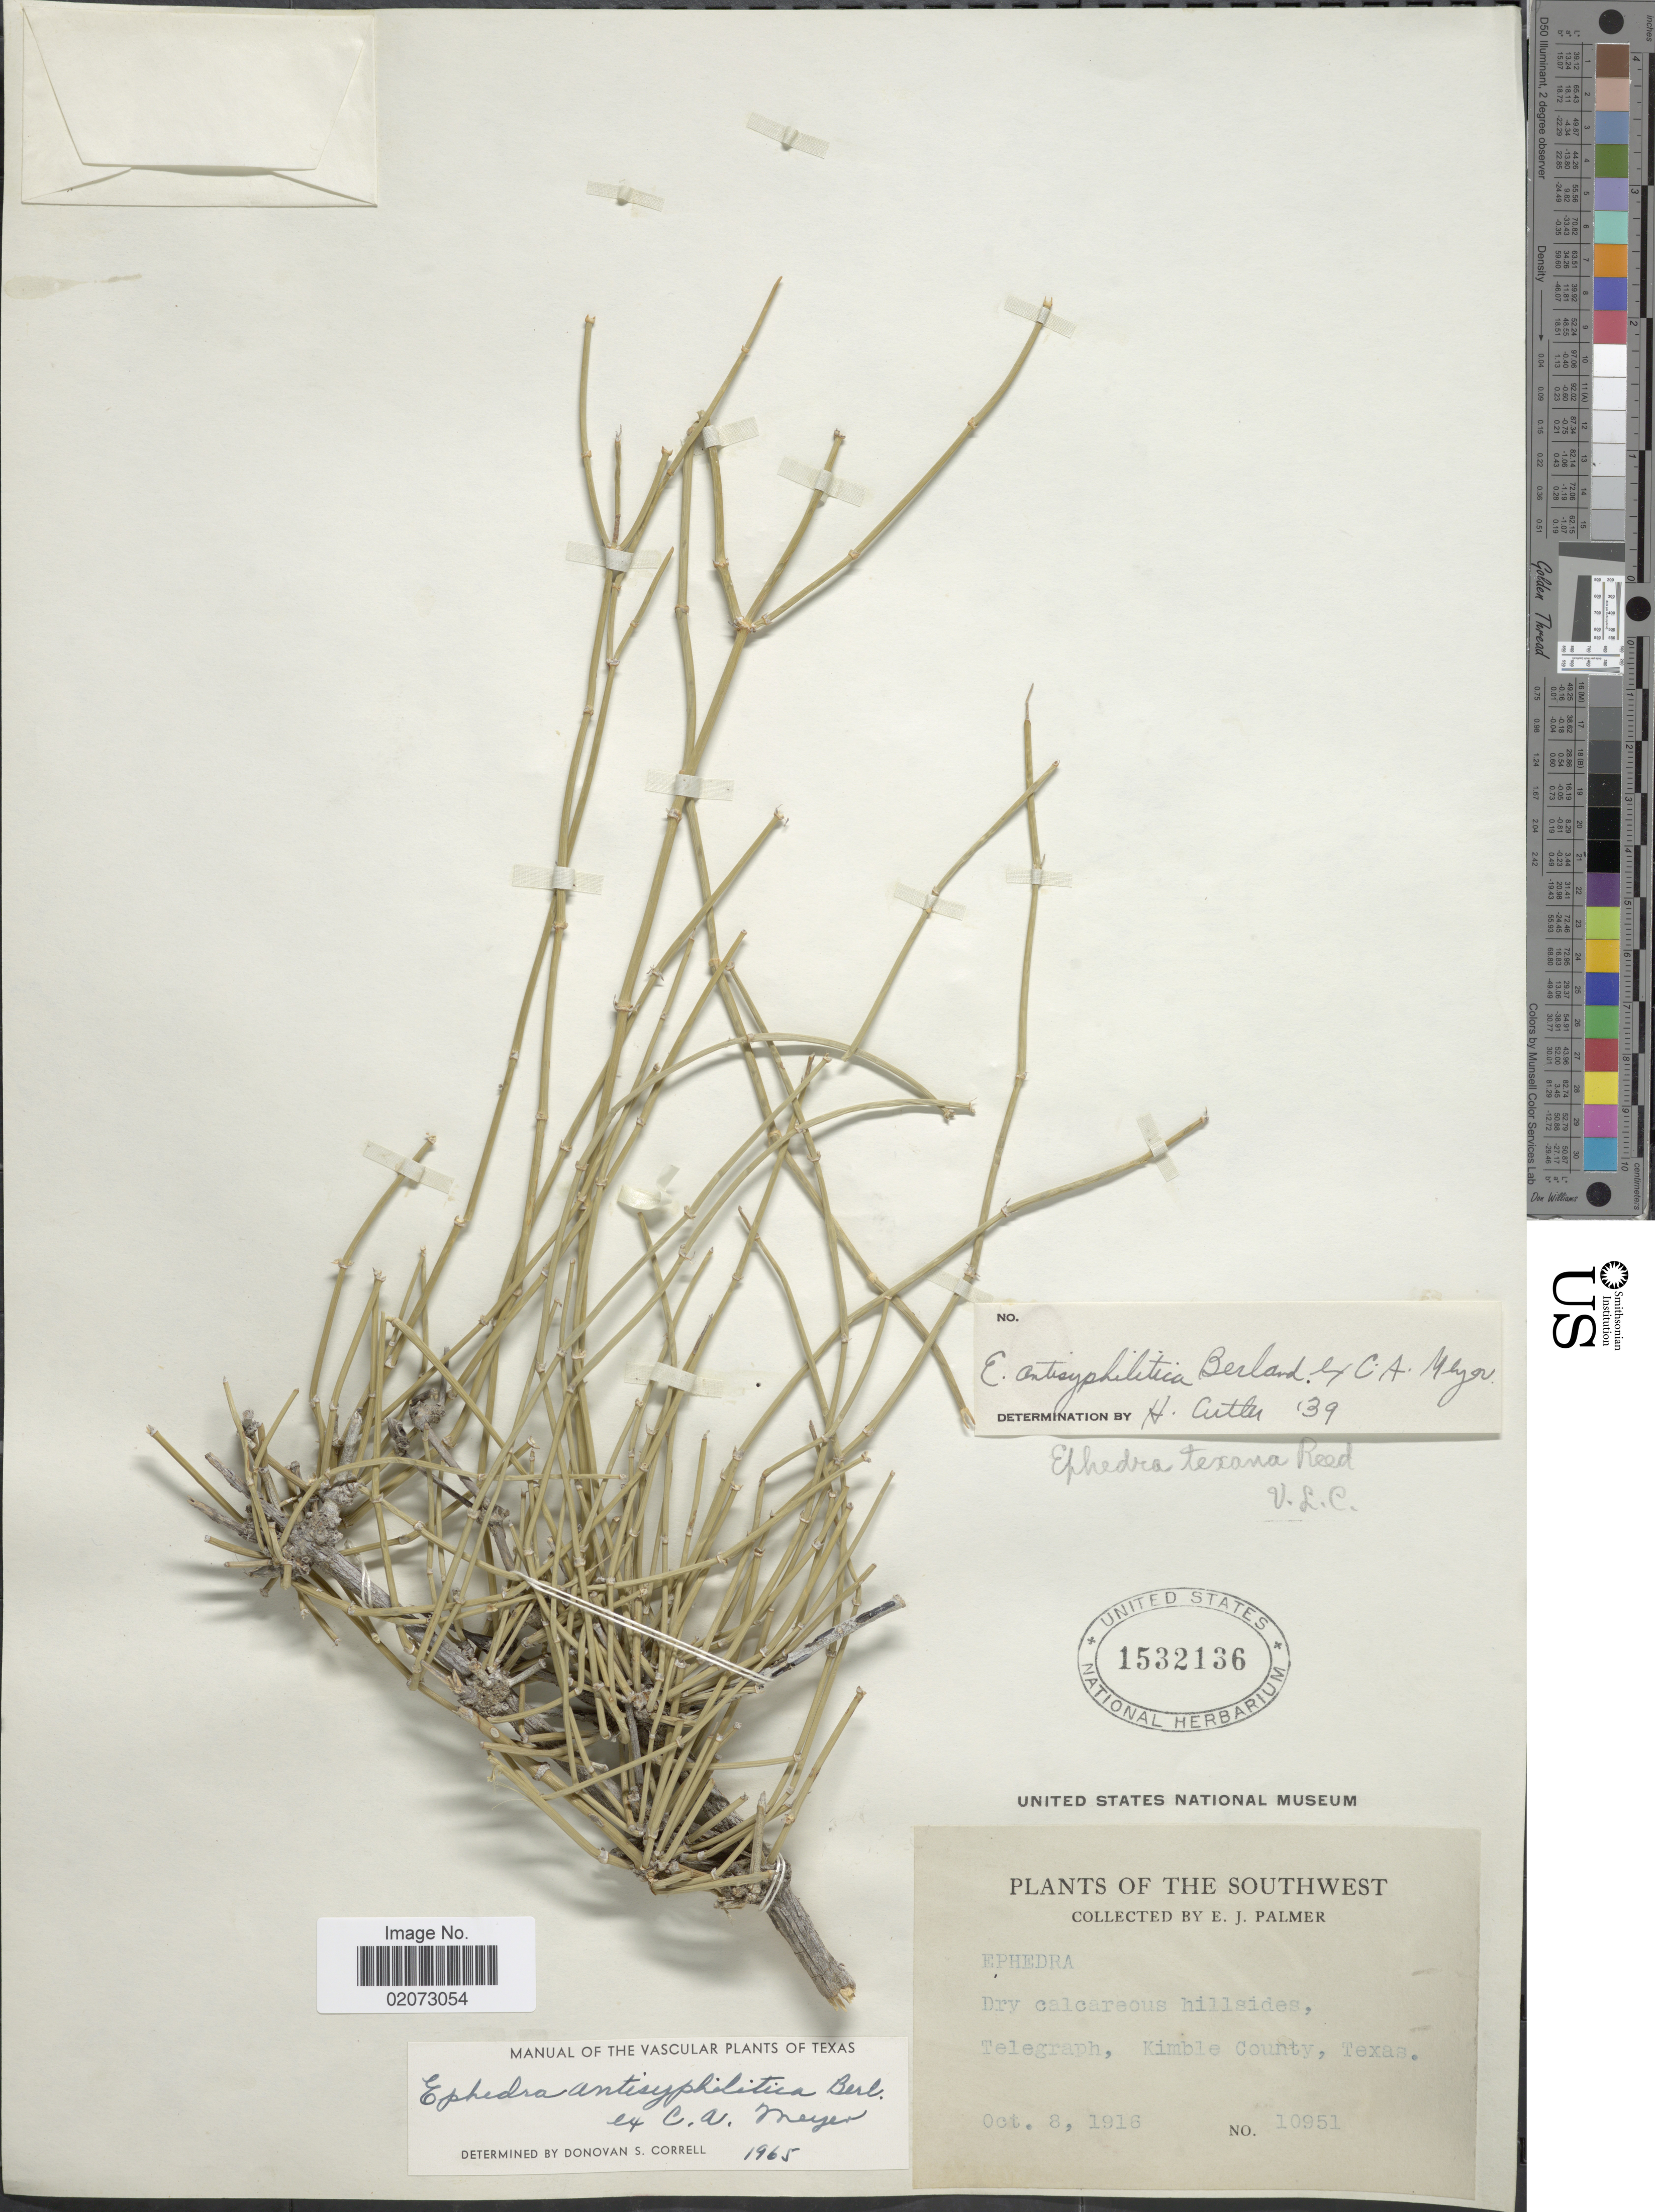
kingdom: Plantae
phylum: Tracheophyta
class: Gnetopsida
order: Ephedrales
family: Ephedraceae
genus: Ephedra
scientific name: Ephedra antisyphilitica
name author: Berland. ex C.A. Mey.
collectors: E. J. Palmer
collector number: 10951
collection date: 1916-10-08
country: United States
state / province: Texas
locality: Telegraph, Kimble County, Texas.Southwest.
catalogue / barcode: US 1532136